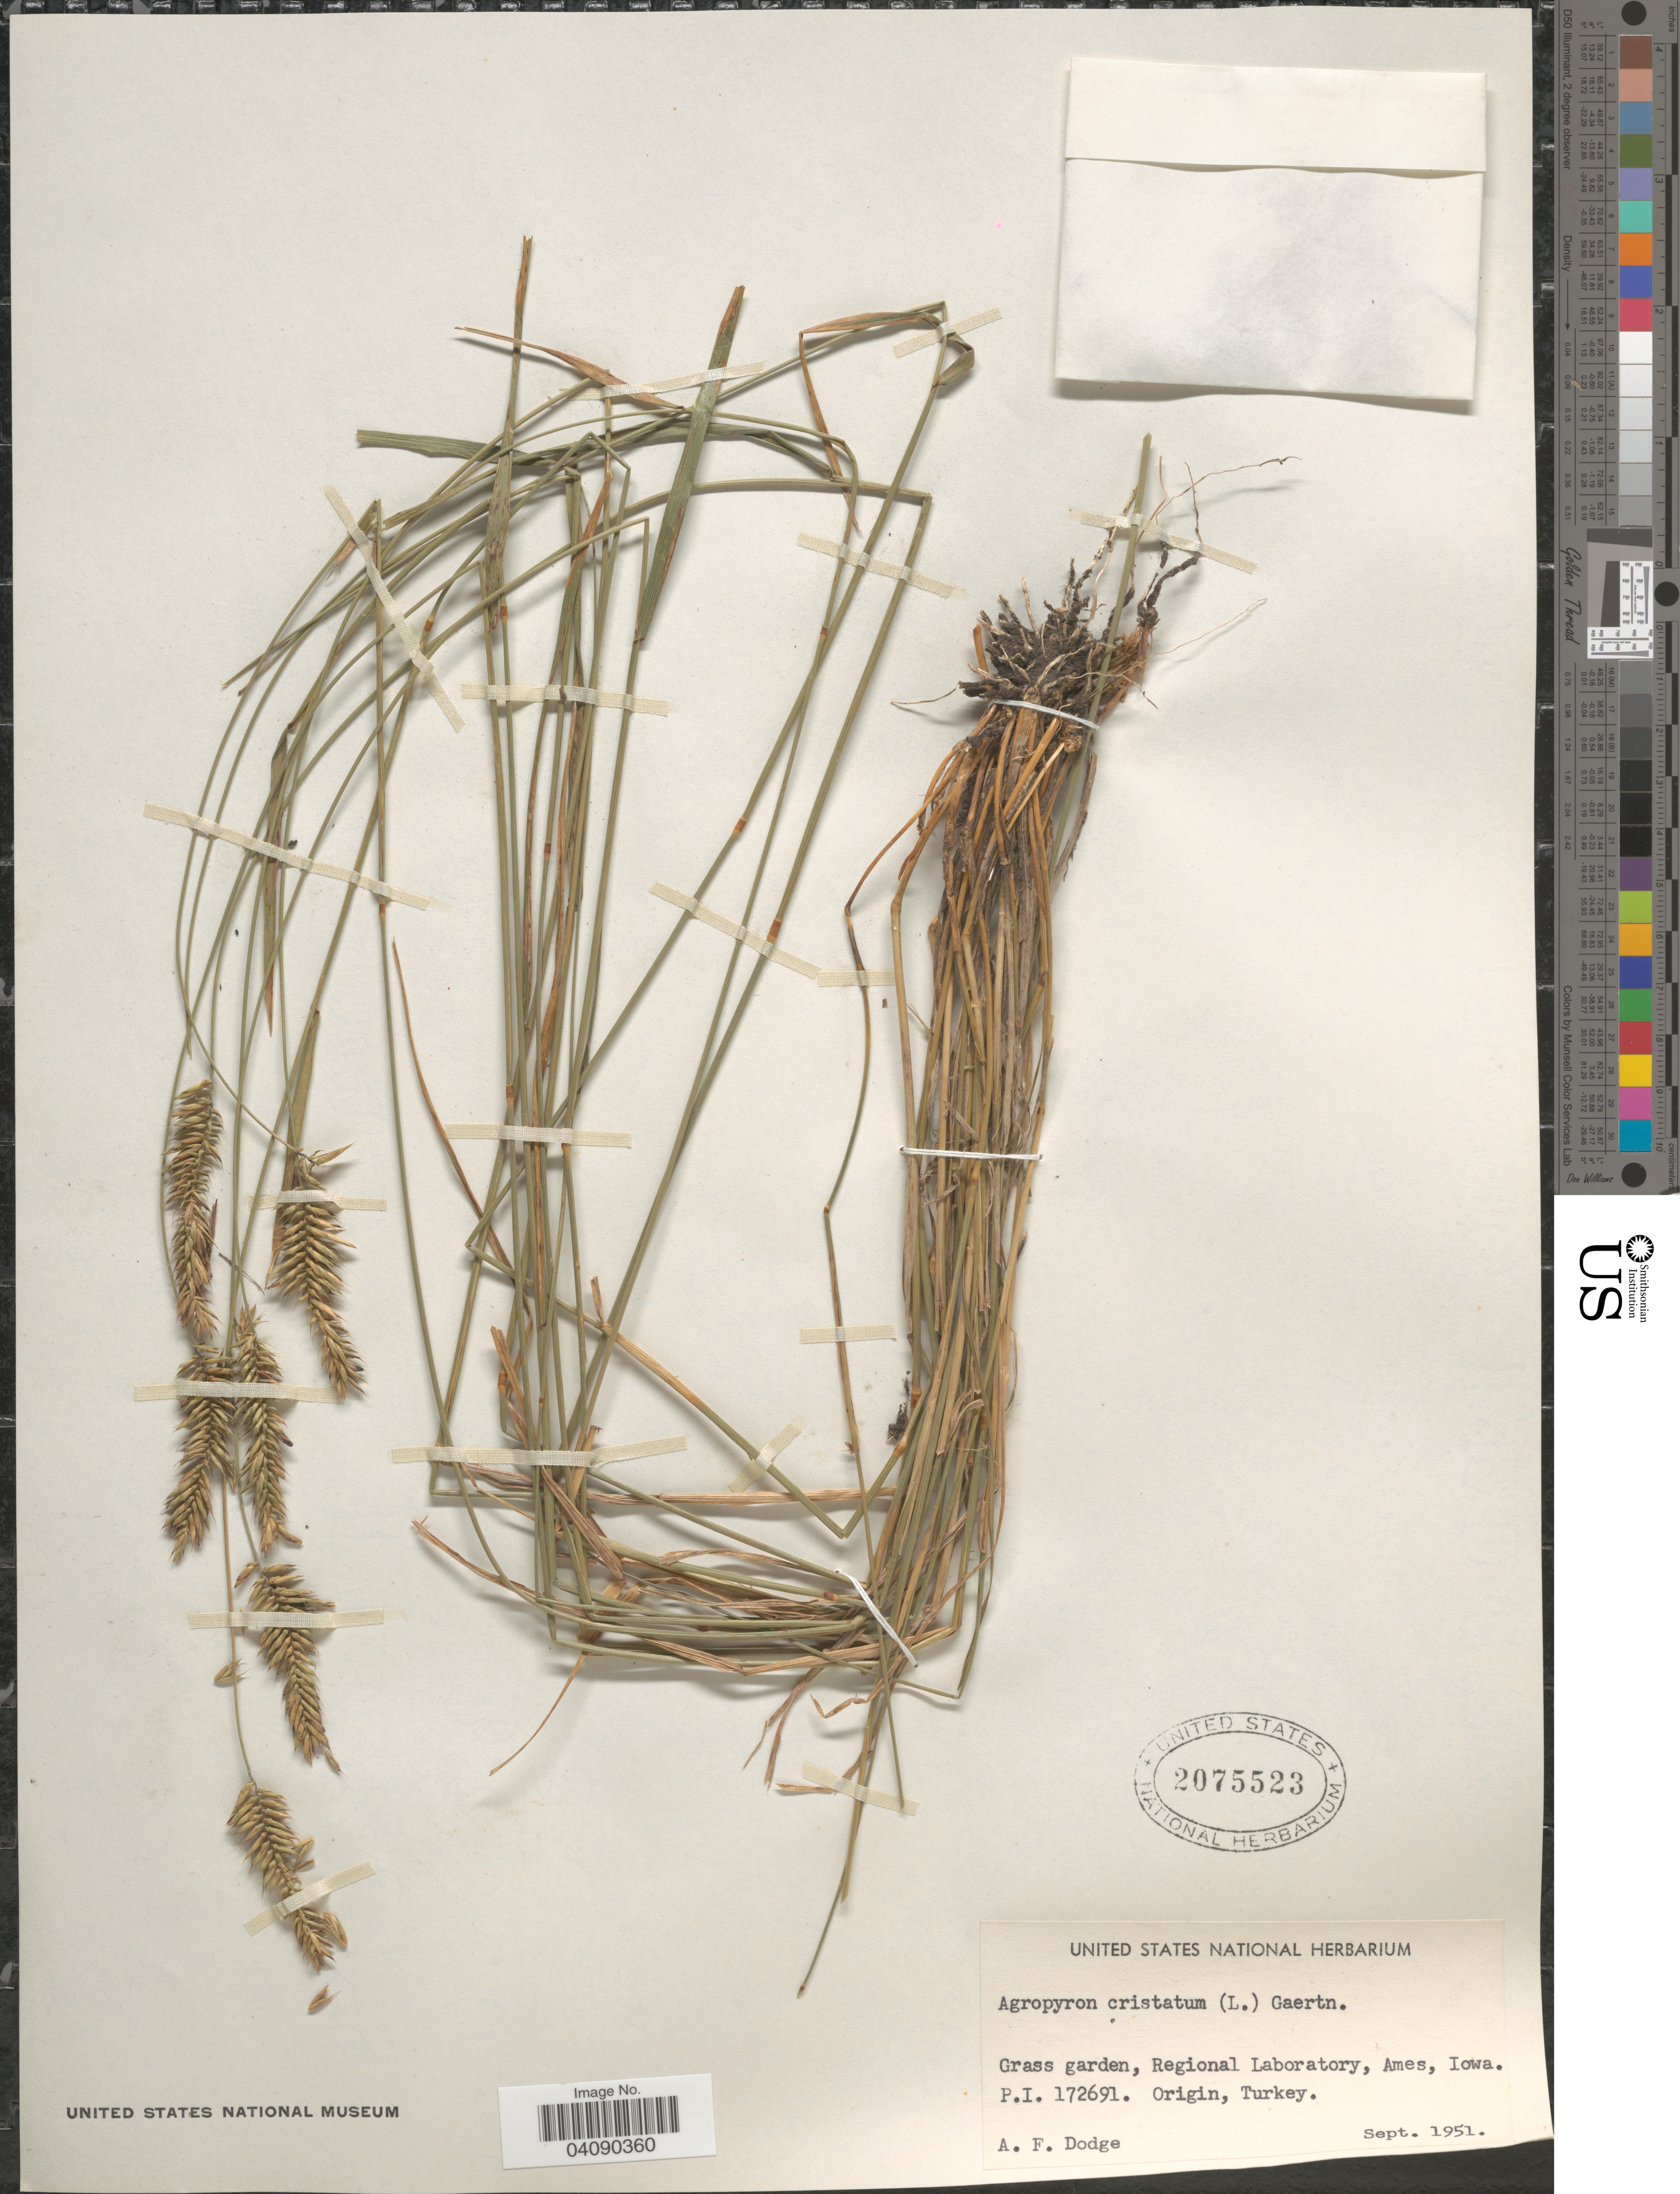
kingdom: Plantae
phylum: Tracheophyta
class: Liliopsida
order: Poales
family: Poaceae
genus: Agropyron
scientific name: Agropyron cristatum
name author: (L.) Gaertn.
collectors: A. Dodge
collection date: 1951-09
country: United States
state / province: Iowa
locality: Grass garden, Regional Laboratory, Ames.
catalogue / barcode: US 2075523